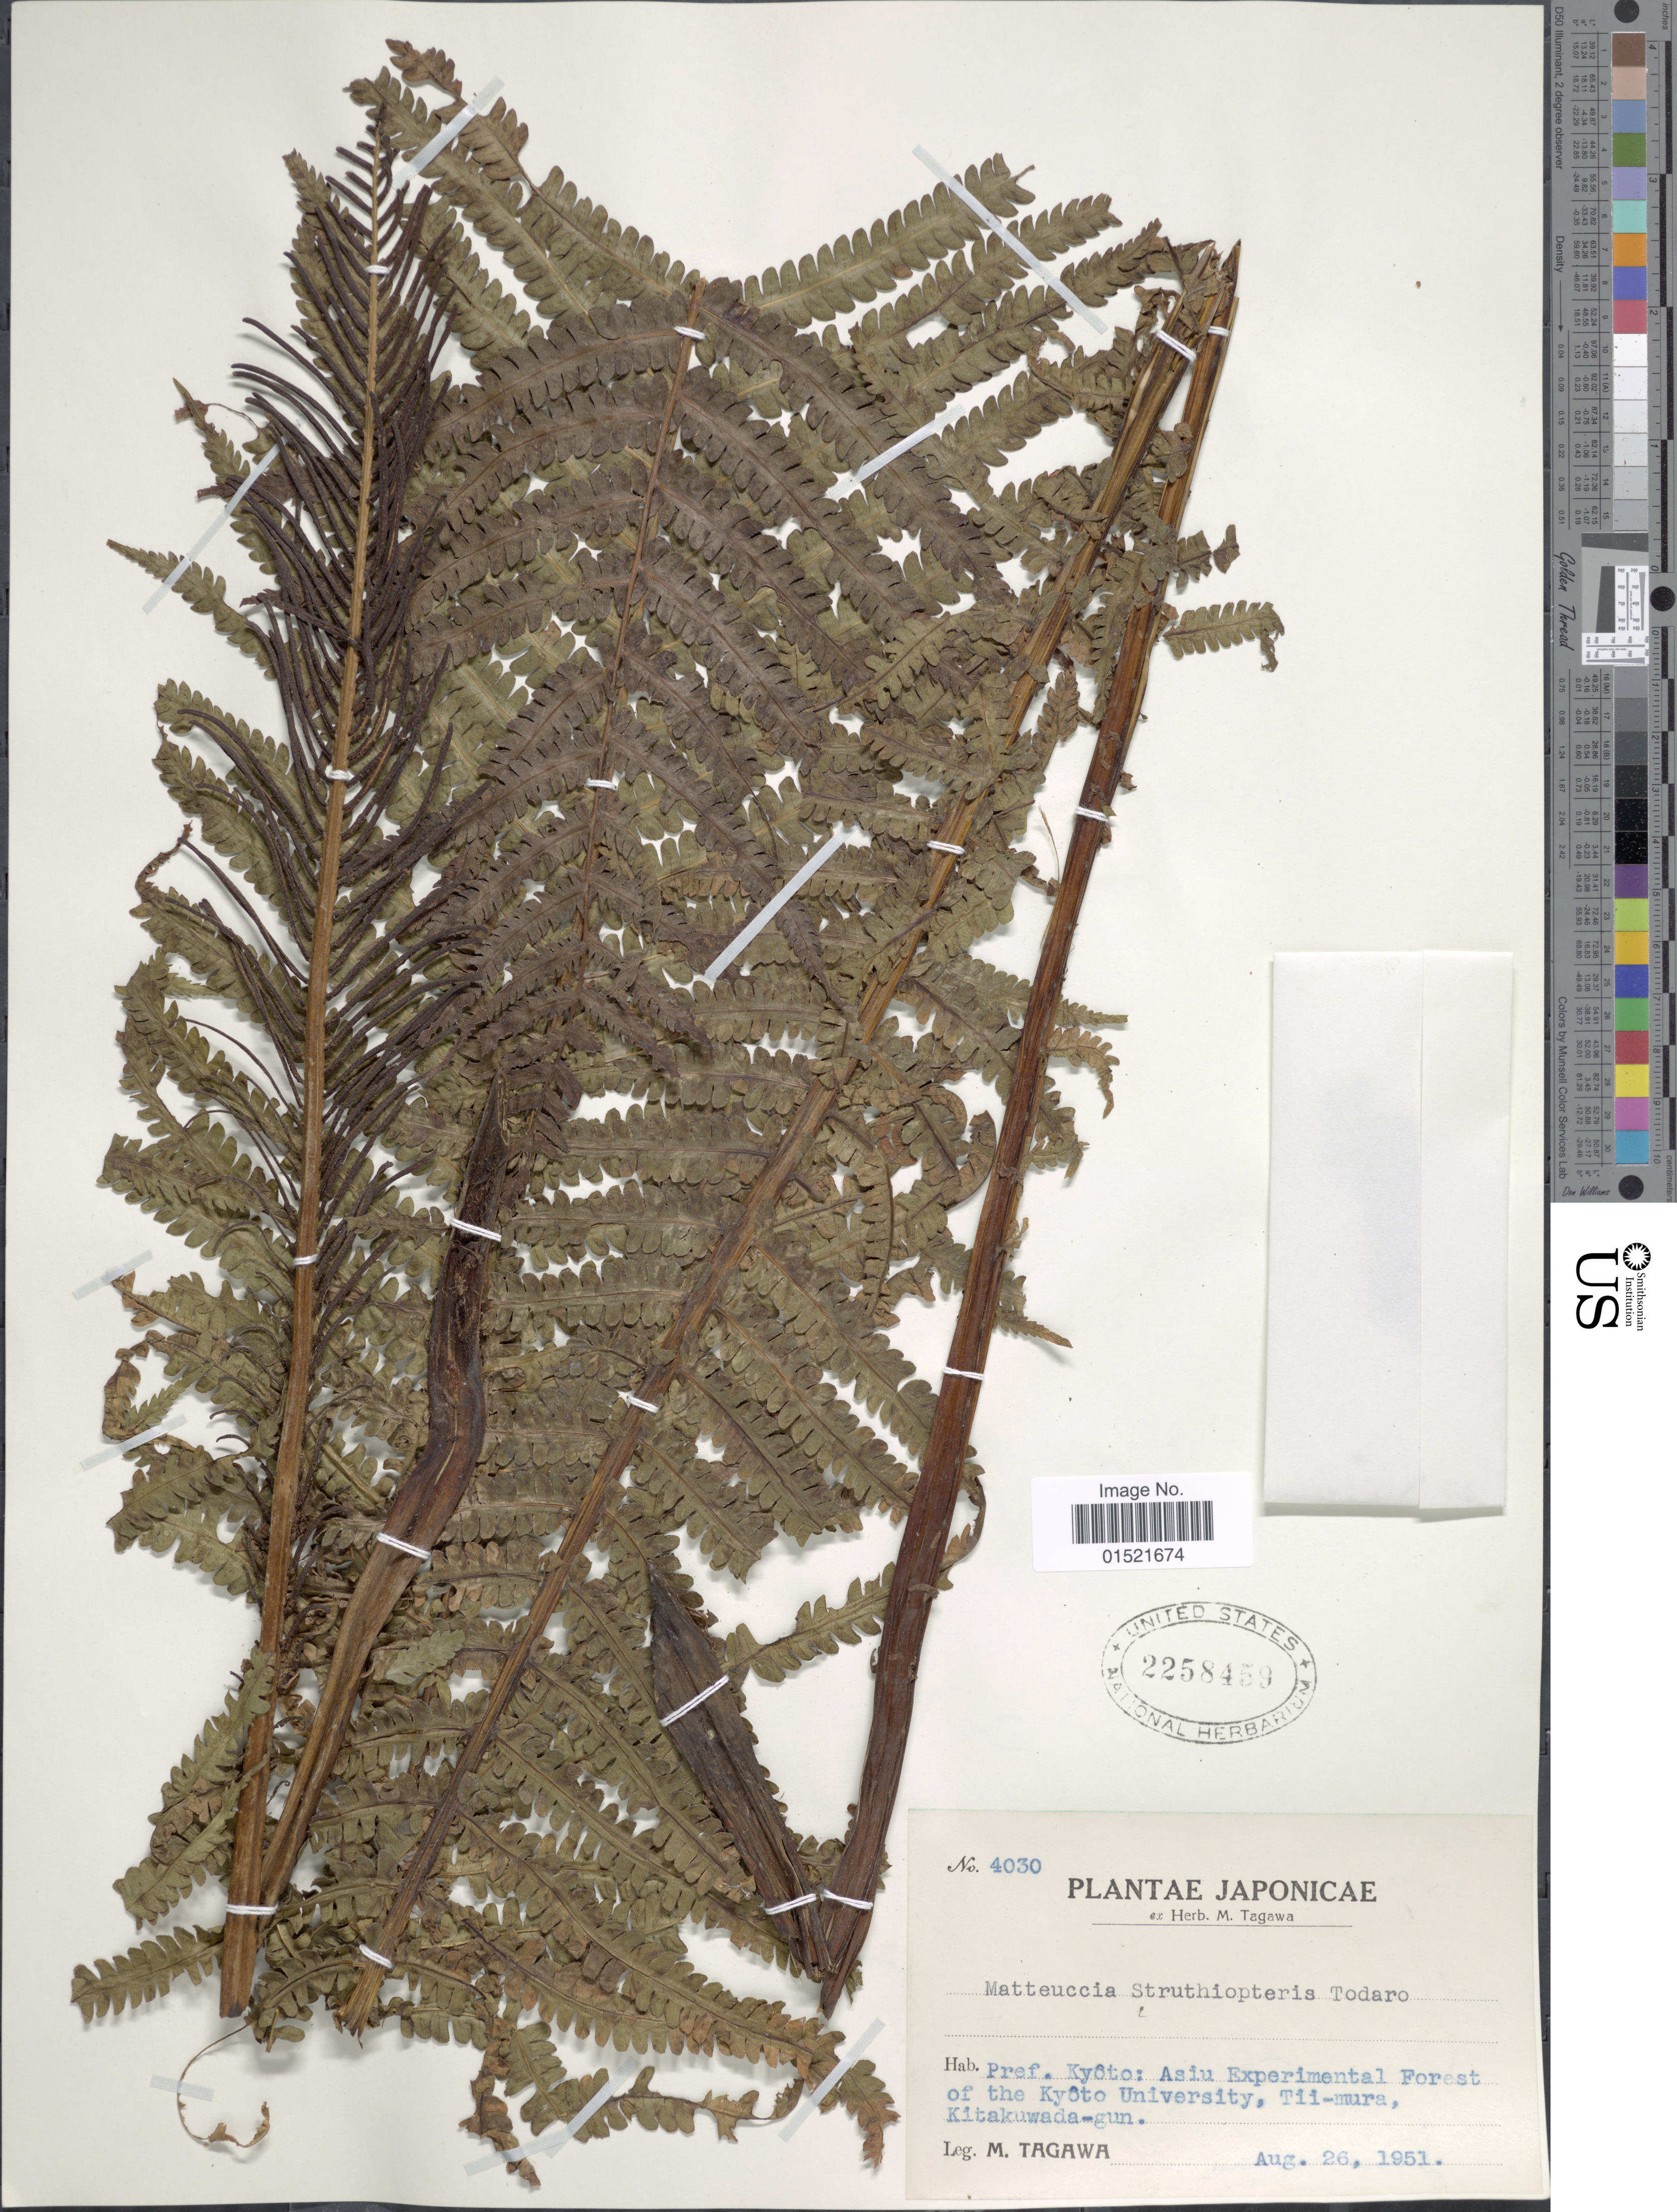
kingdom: Plantae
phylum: Tracheophyta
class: Polypodiopsida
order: Polypodiales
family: Onocleaceae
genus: Matteuccia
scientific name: Matteuccia struthiopteris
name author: (L.) Tod.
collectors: M. Tagawa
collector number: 4030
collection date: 1951-08-26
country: Japan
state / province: Kyoto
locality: Japonicae, Pref. Kyoto: Asiu Experimental Forest of the Kyoto University, Tii-mura, Kitakuwada-gun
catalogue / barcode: US 2258459